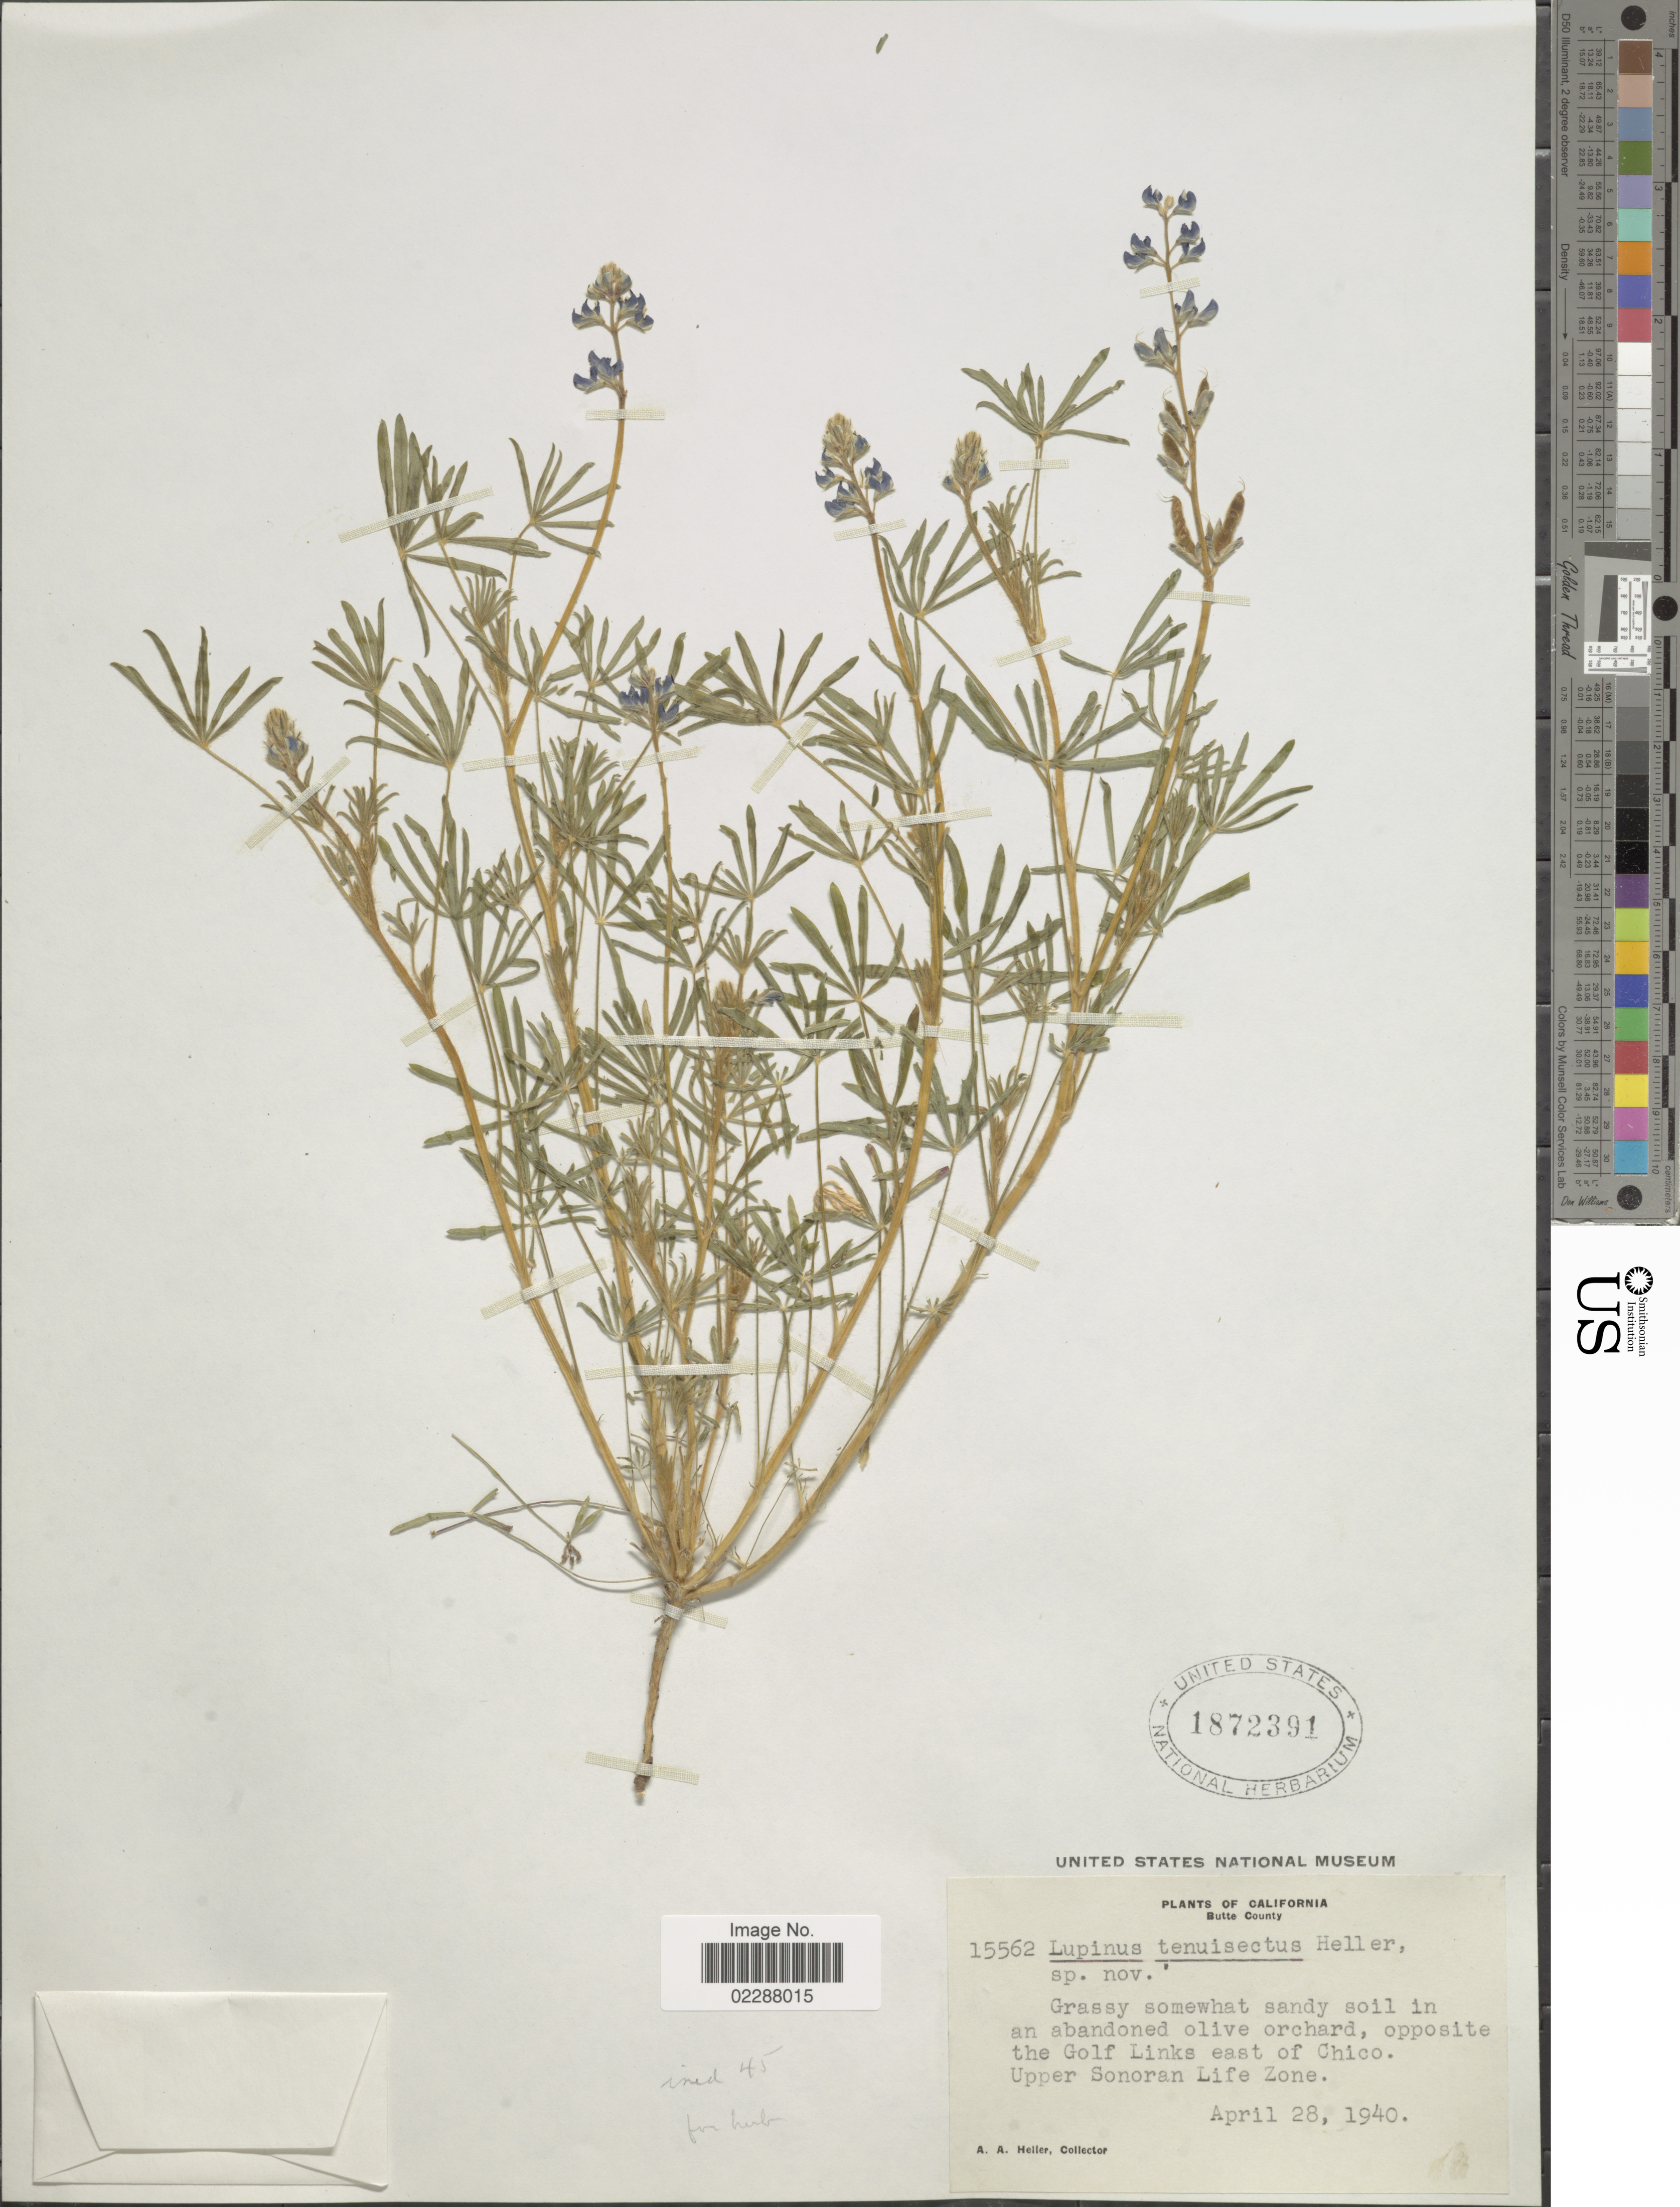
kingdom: Plantae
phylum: Tracheophyta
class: Magnoliopsida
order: Fabales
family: Fabaceae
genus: Lupinus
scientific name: Lupinus tenuisectus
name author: A. Heller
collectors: A. A. Heller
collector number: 15562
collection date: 1940-04-28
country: United States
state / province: California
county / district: Butte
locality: Butte County, opposite the Golf Links east of Chico, Upper Sonoran Life Zone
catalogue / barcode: US 1872391